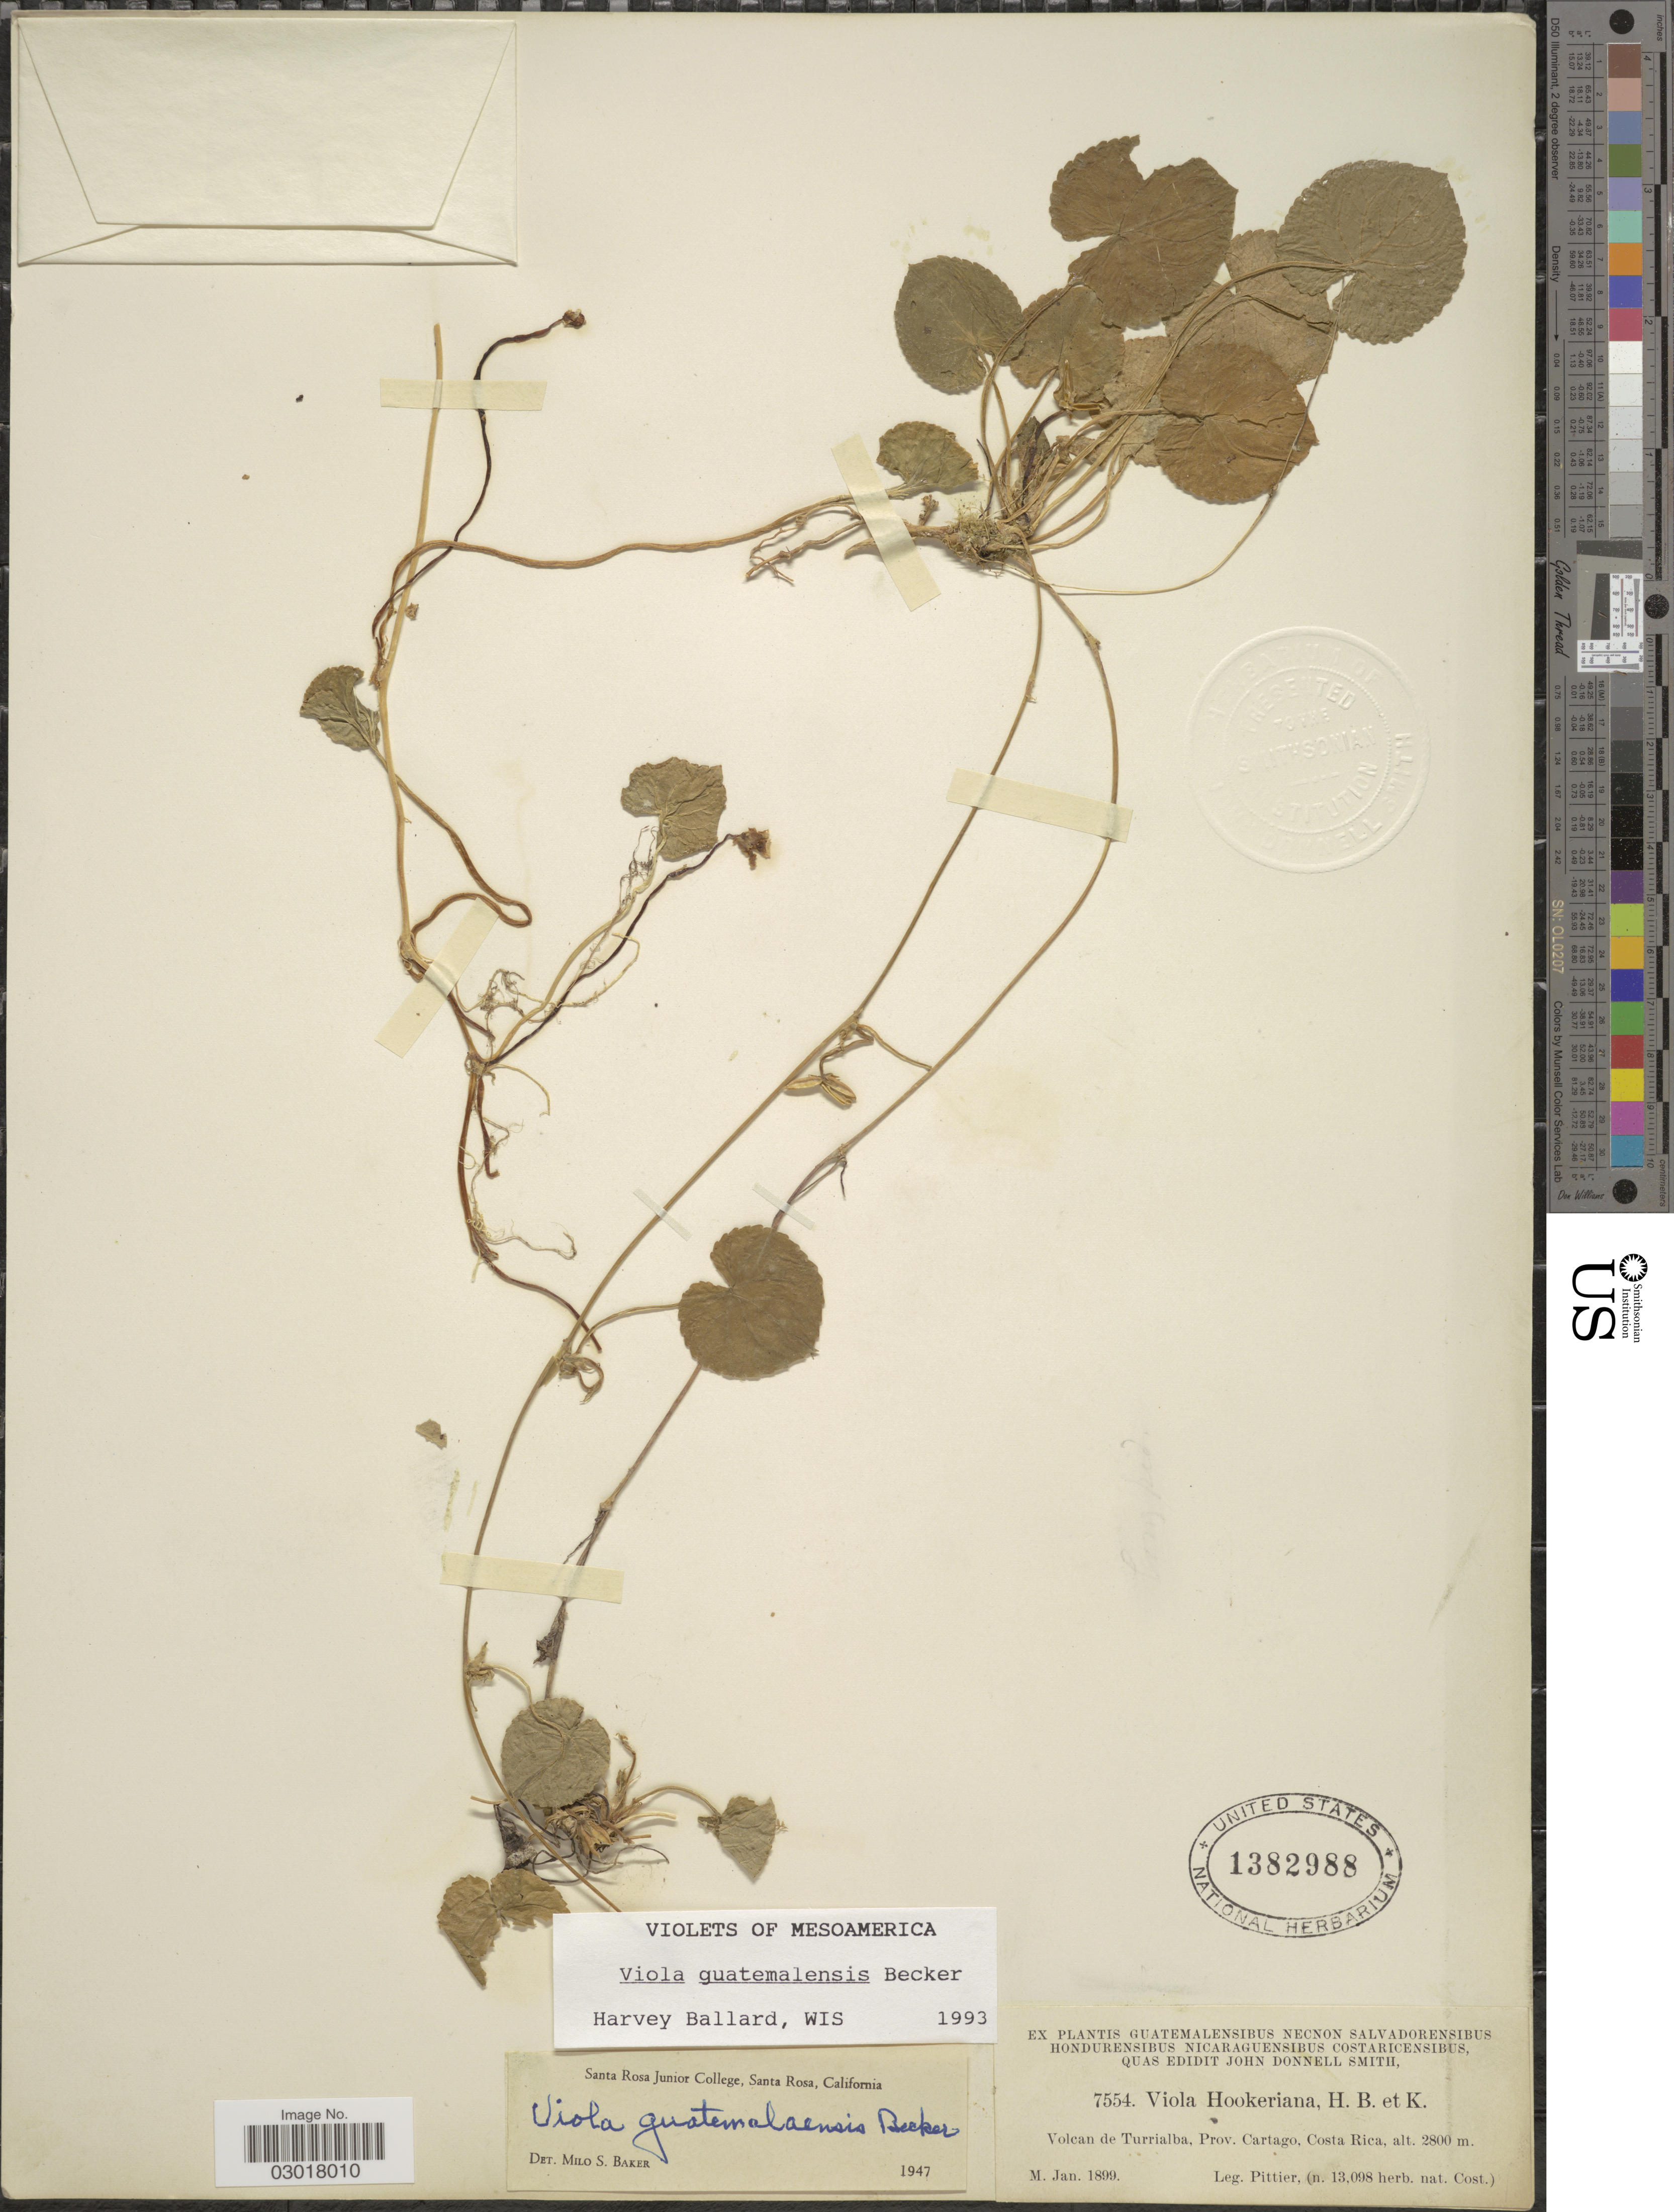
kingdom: Plantae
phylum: Tracheophyta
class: Magnoliopsida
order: Malpighiales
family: Violaceae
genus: Viola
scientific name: Viola guatemalensis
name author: W. Becker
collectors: Pittier, --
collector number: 7554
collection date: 1899-01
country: Costa Rica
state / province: Cartago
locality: Volcan de Turrialba.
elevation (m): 2800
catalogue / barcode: US 1382988